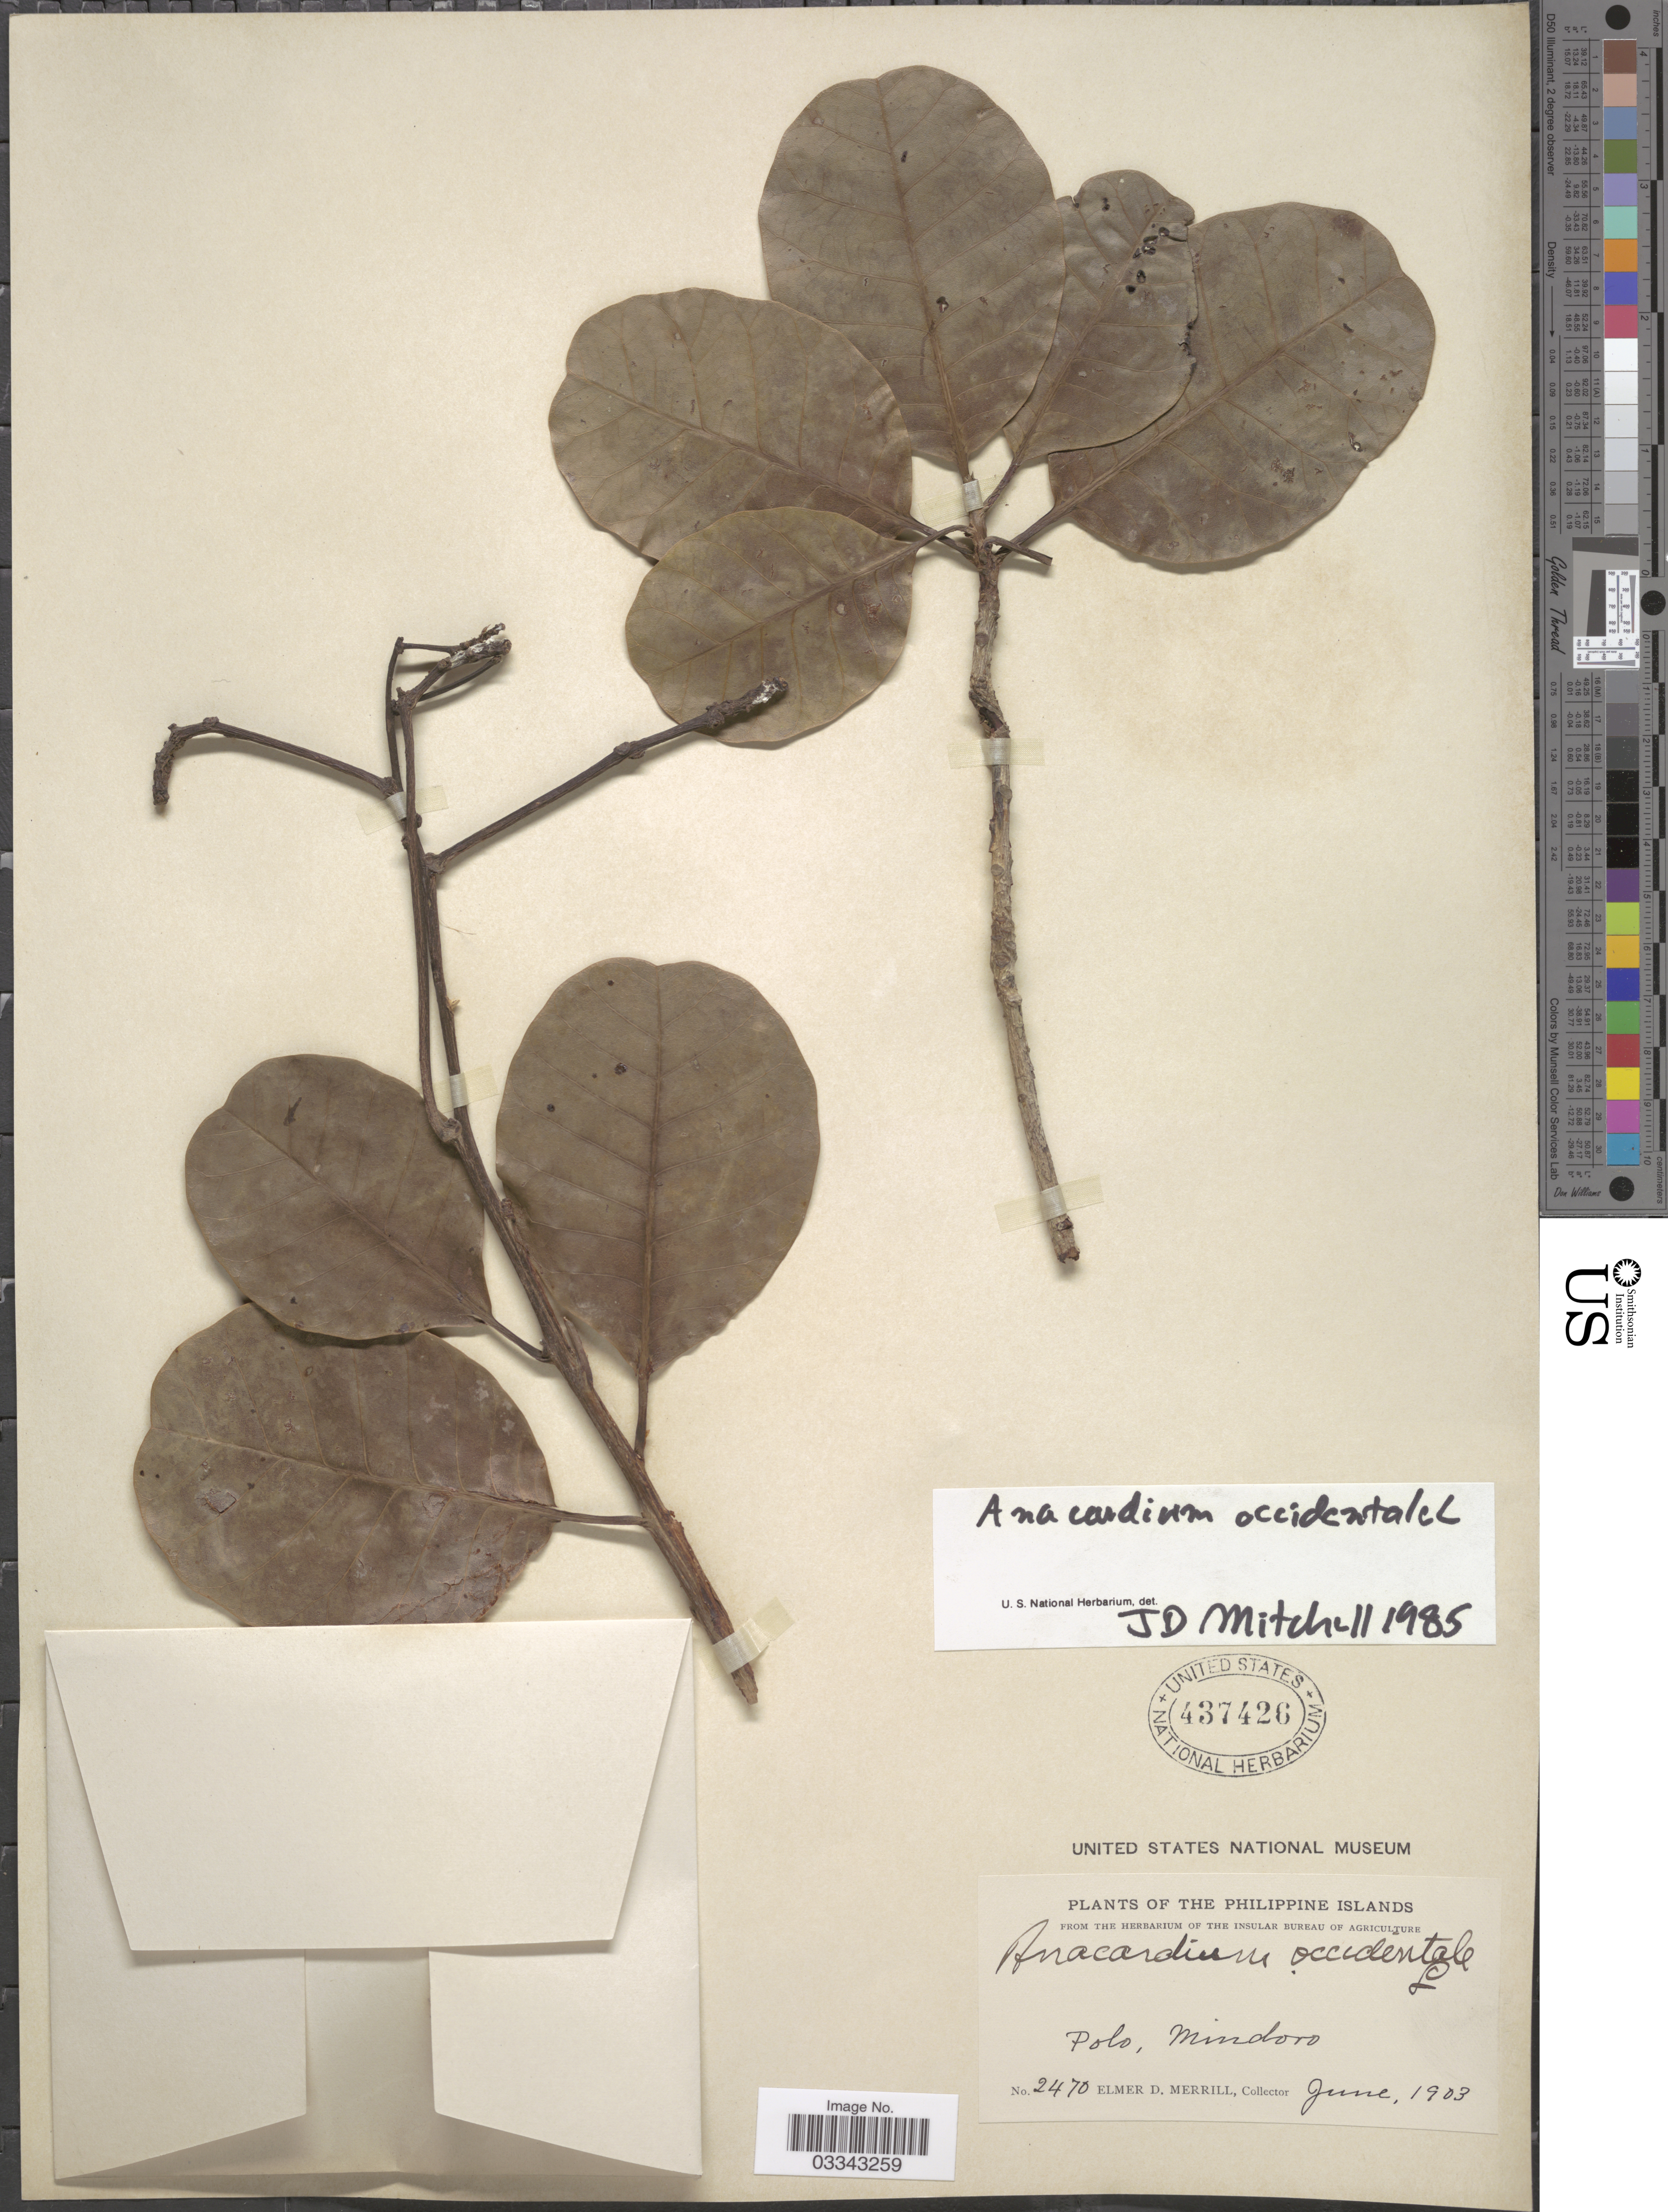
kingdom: Plantae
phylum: Tracheophyta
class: Magnoliopsida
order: Sapindales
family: Anacardiaceae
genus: Anacardium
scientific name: Anacardium occidentale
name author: L.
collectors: E. D. Merrill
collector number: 2470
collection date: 1903-06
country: Philippines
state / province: Mimaropa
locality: The Philippine Islands. Polo, Mindoro.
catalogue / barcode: US 437426